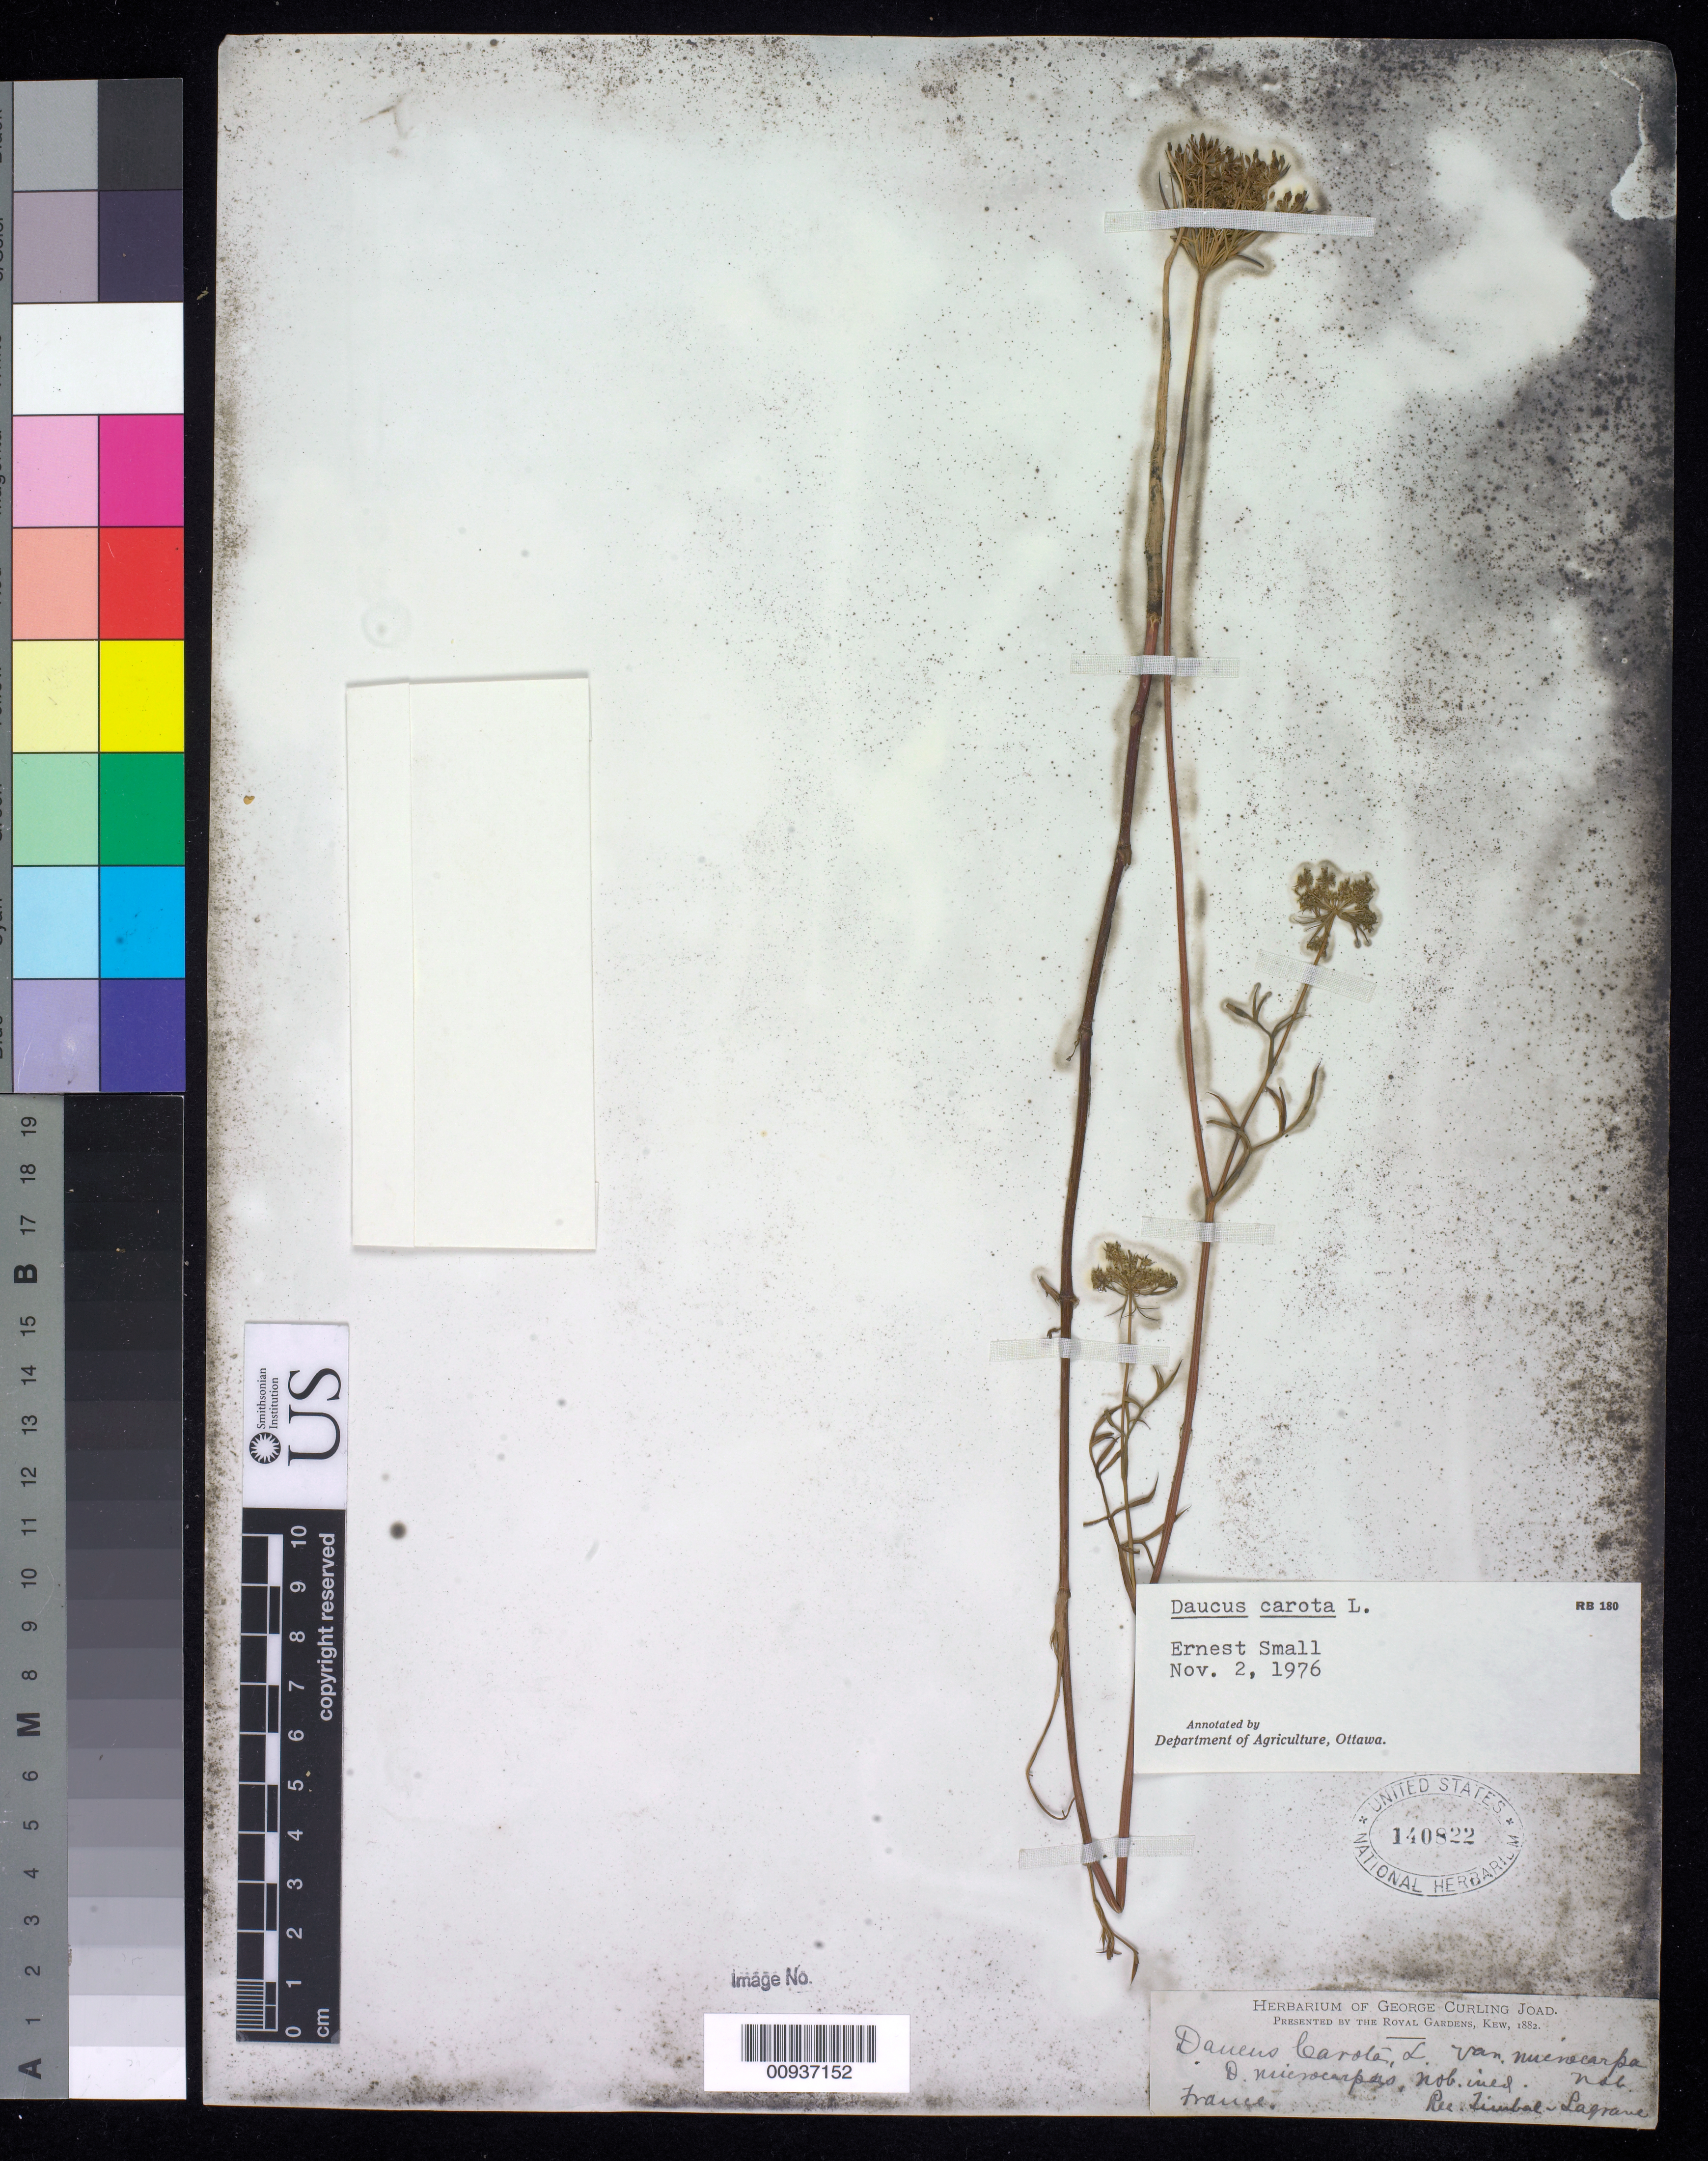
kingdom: Plantae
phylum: Tracheophyta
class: Magnoliopsida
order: Apiales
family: Apiaceae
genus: Daucus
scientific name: Daucus carota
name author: L.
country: France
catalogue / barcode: US 140822